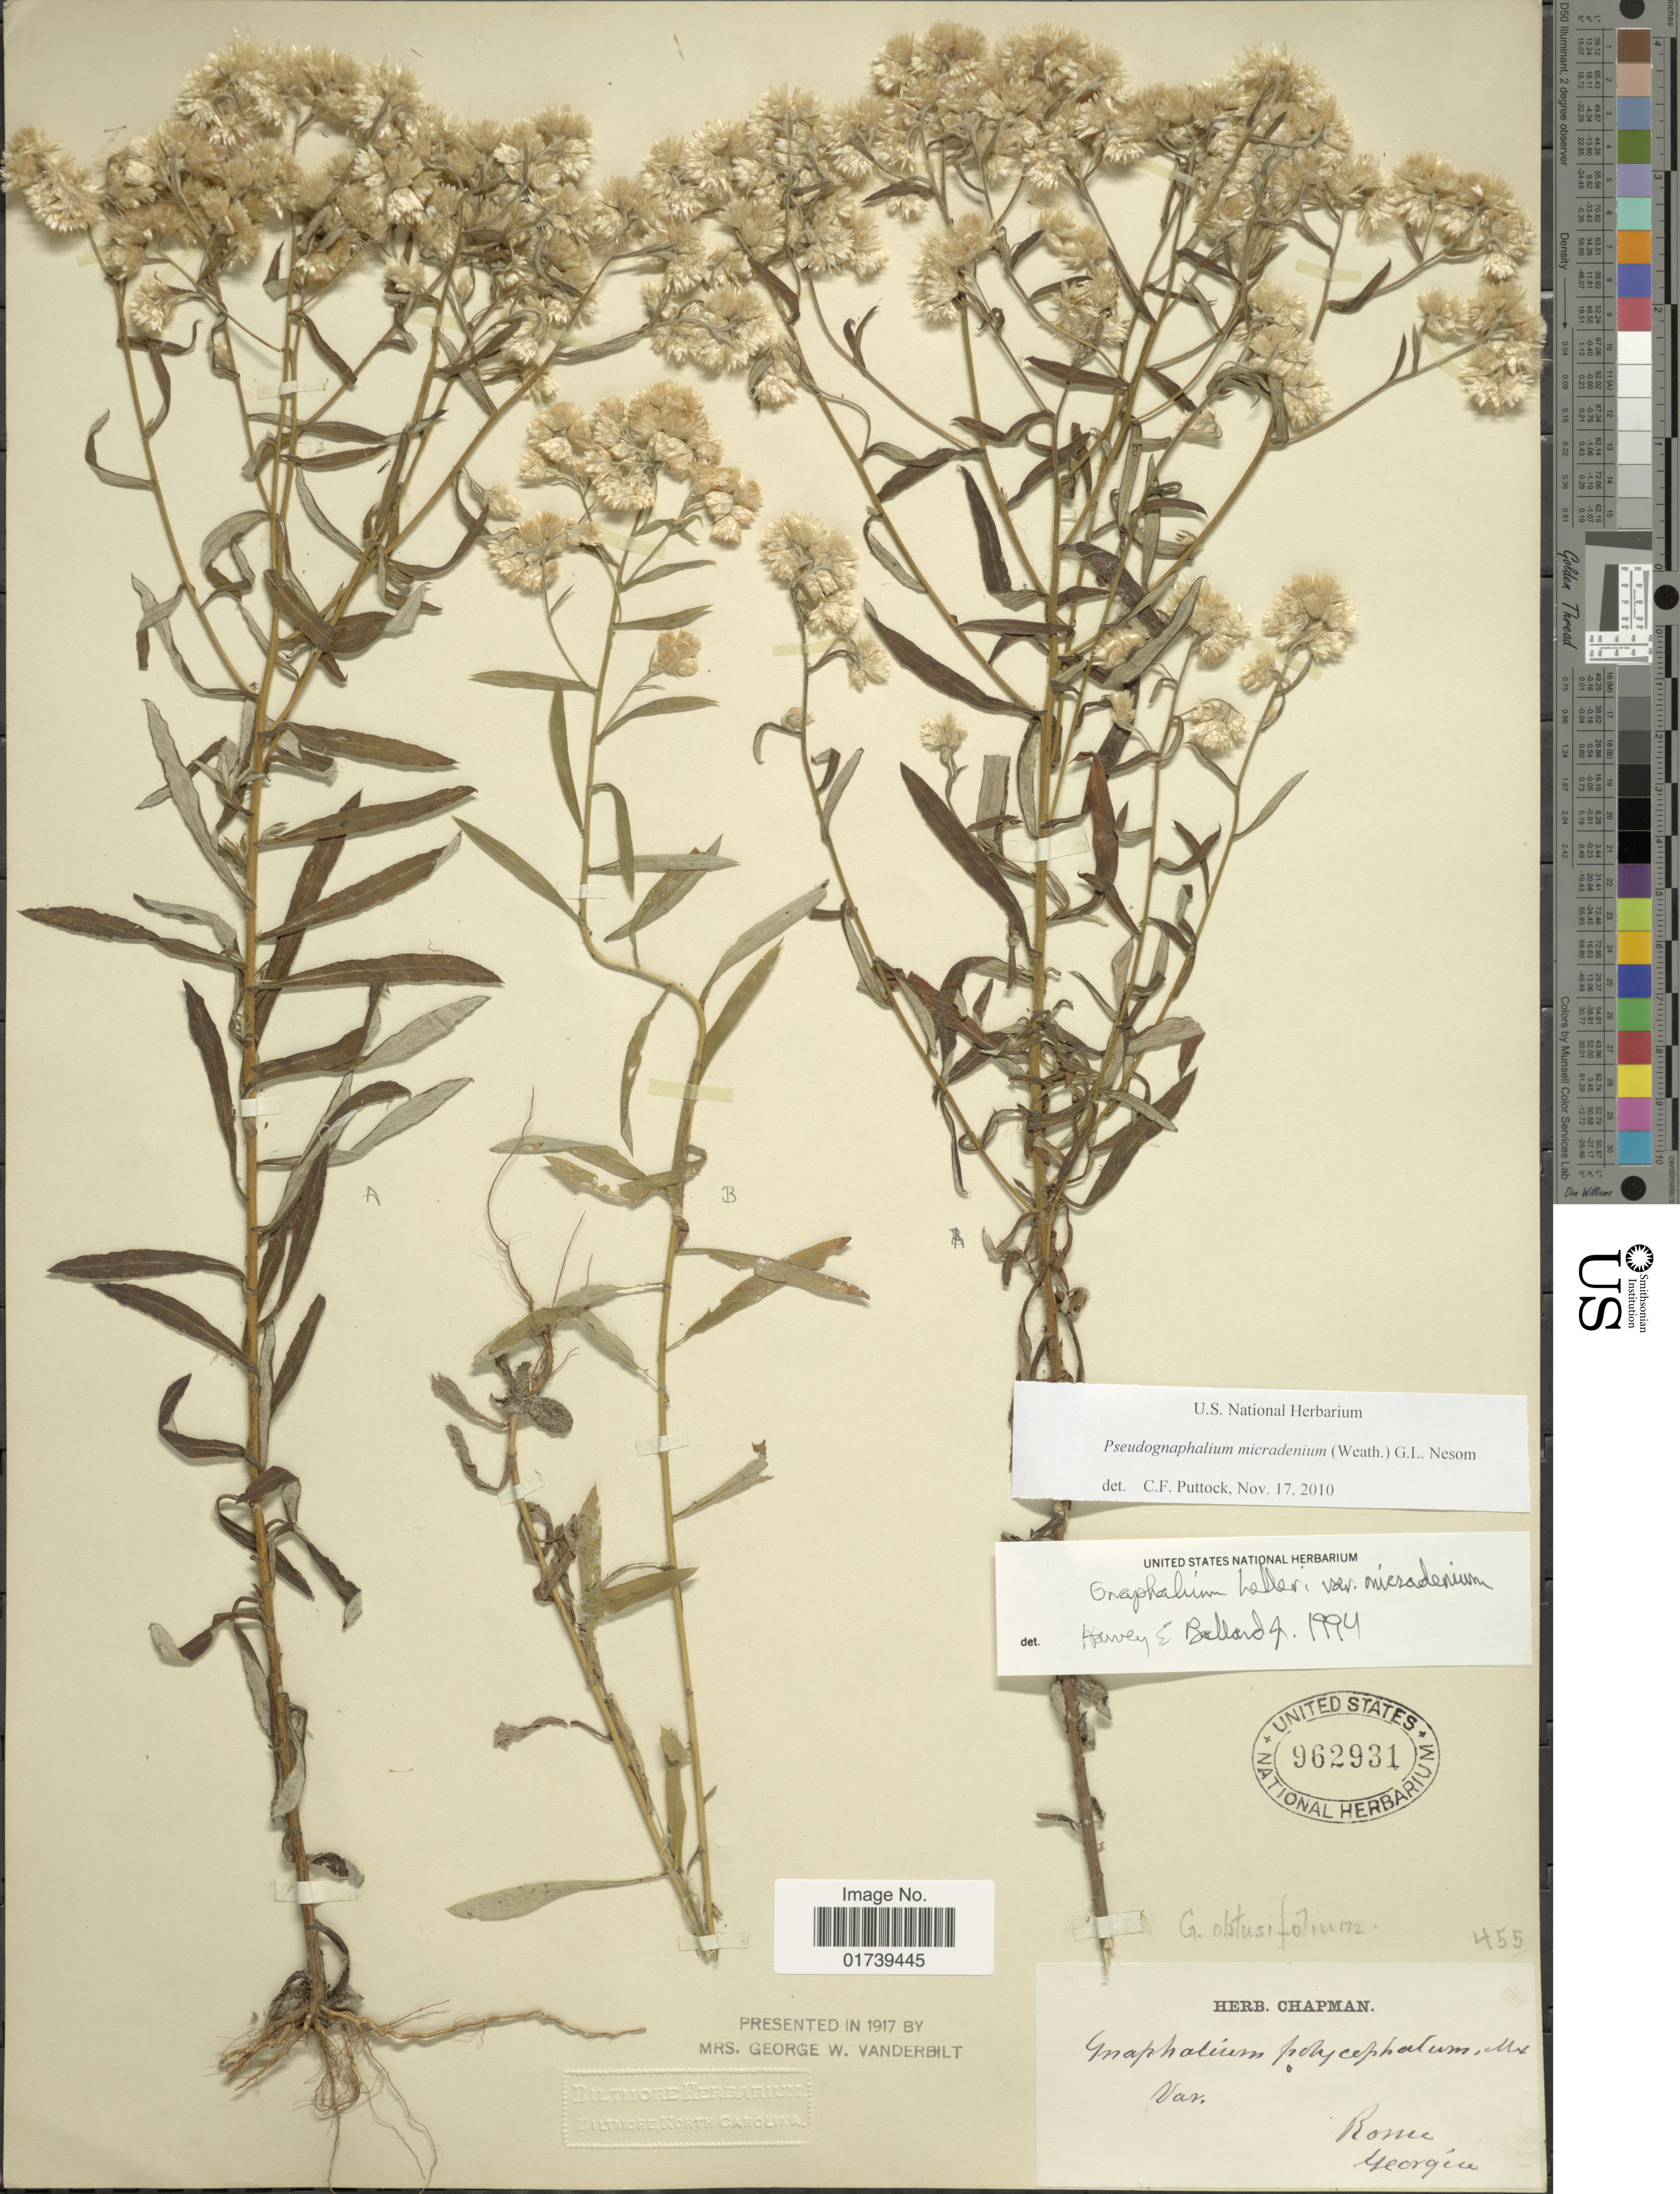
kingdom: Plantae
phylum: Tracheophyta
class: Magnoliopsida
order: Asterales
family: Asteraceae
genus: Pseudognaphalium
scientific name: Pseudognaphalium micradenium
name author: (Weath.) G.L. Nesom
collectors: ex herb. Chapman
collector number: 455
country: United States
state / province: Georgia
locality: Rome, Georgia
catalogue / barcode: US 962931